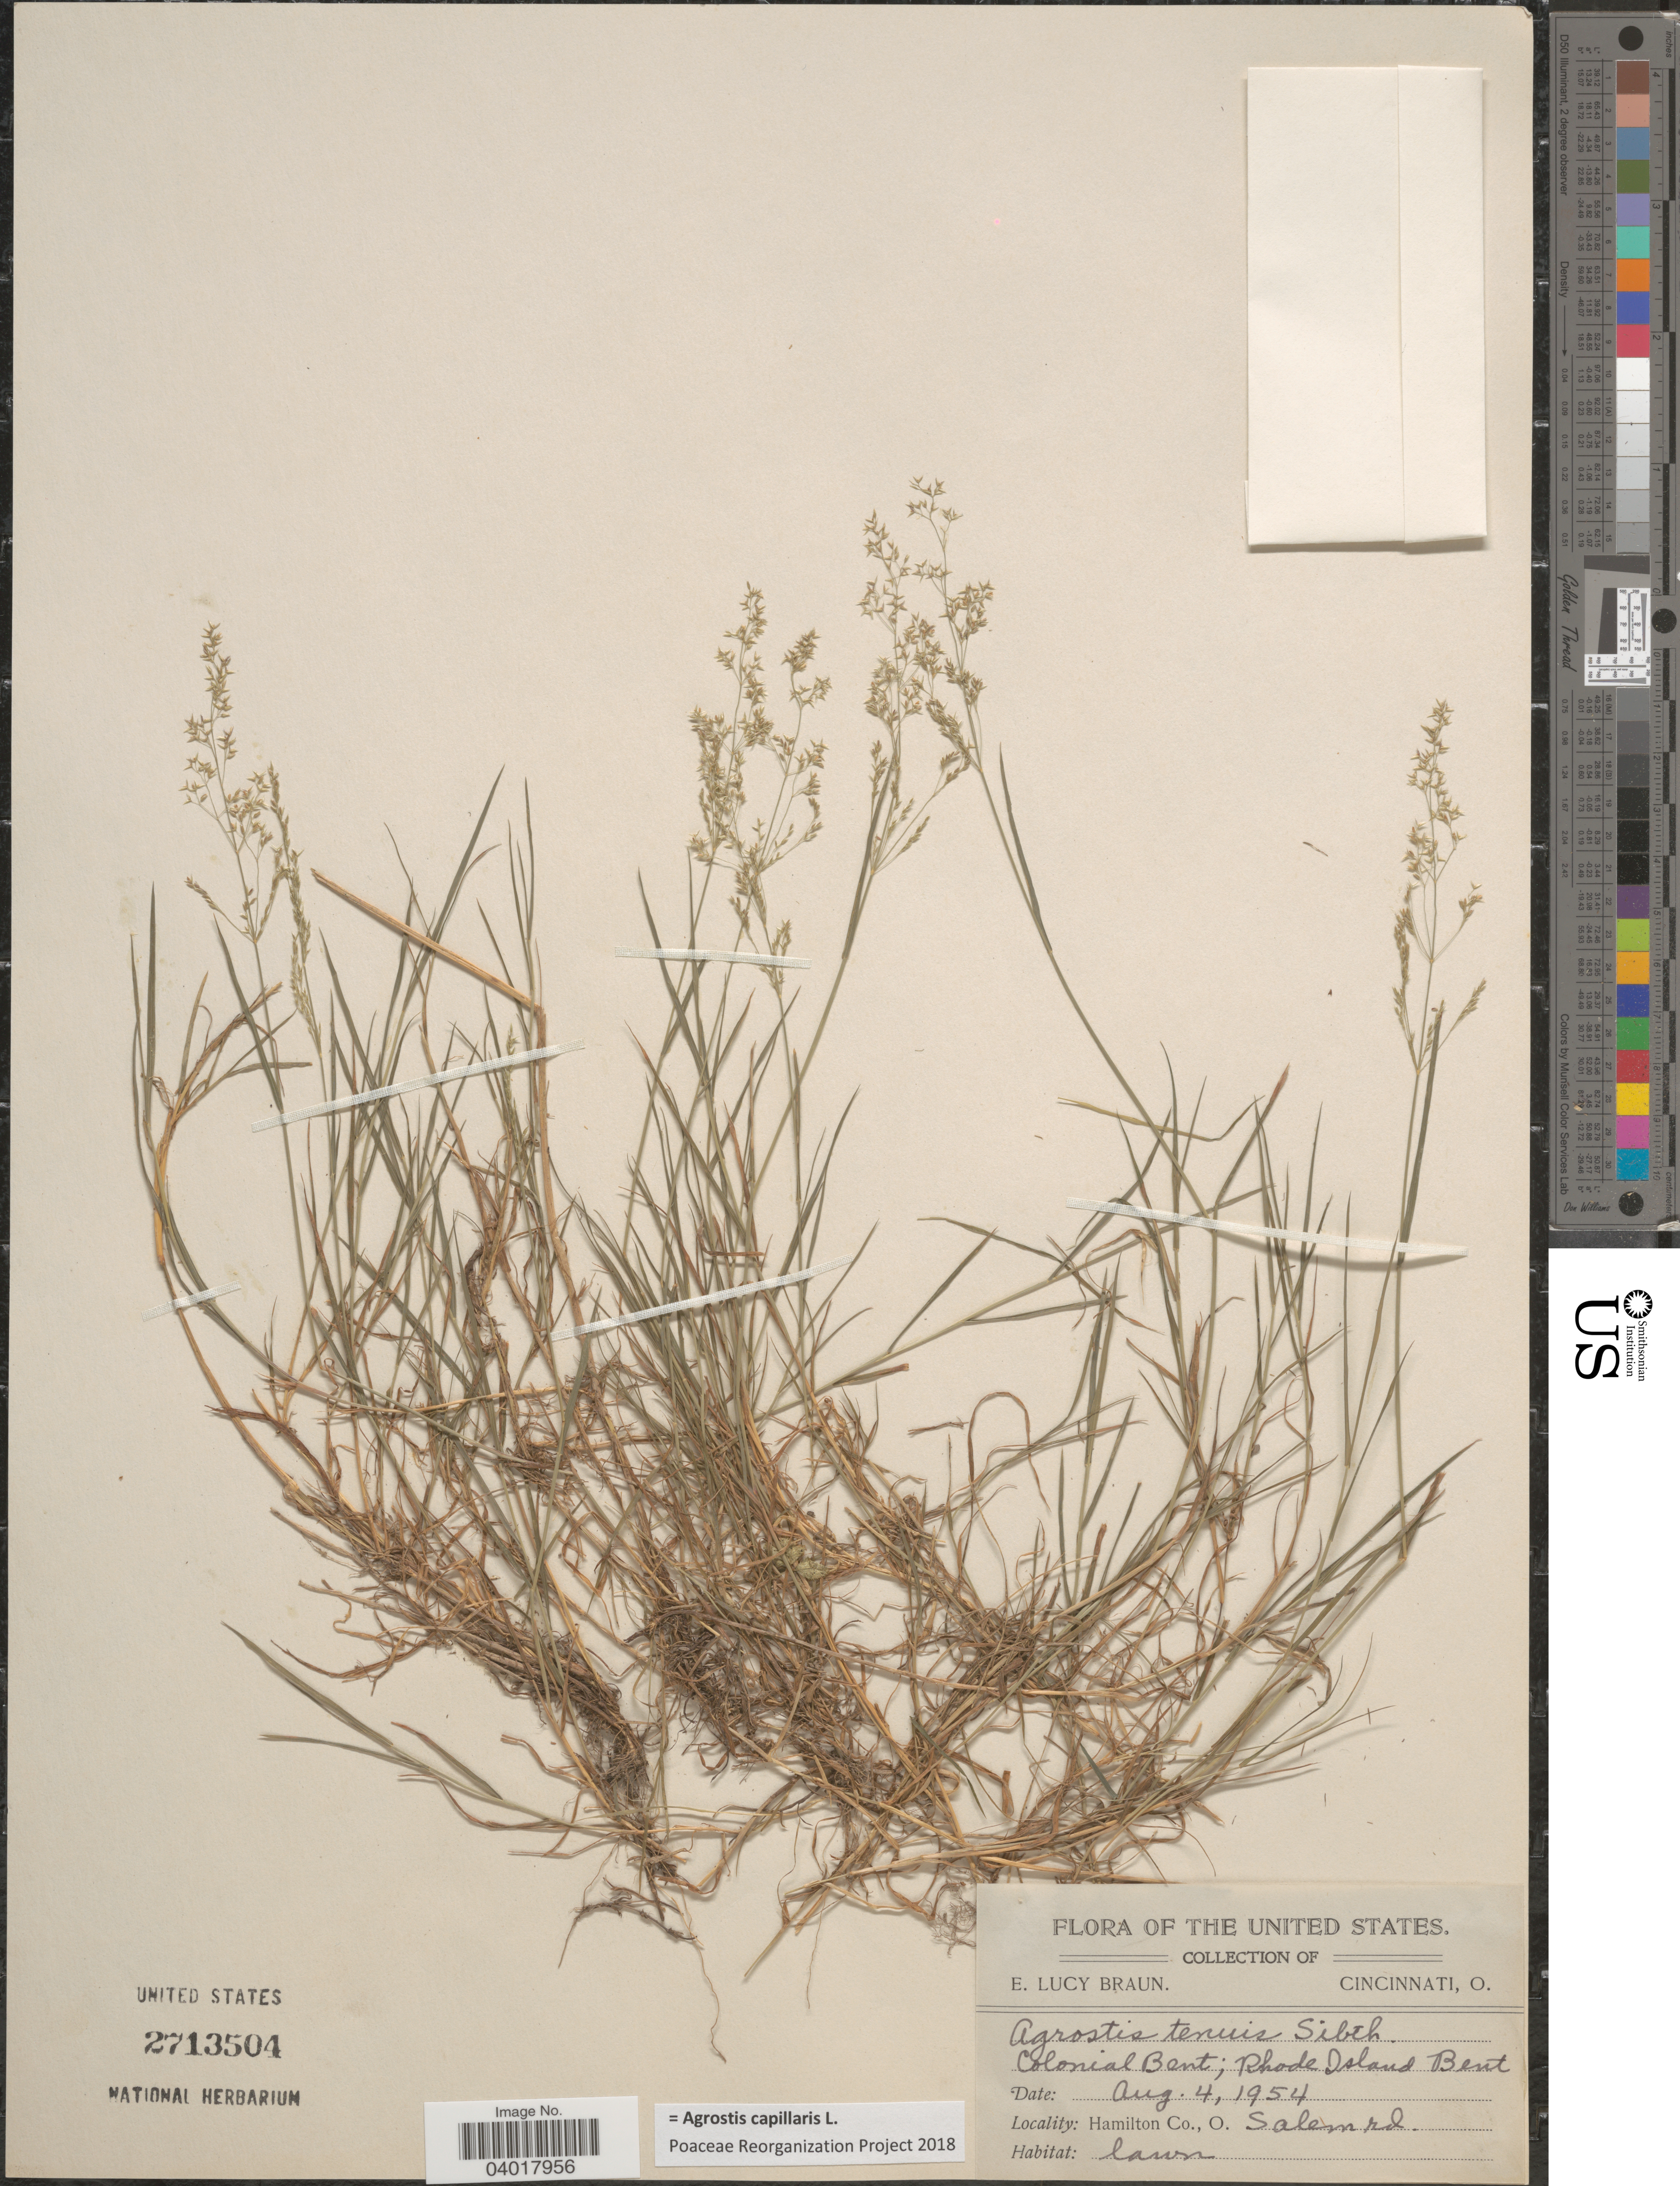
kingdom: Plantae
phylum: Tracheophyta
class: Liliopsida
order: Poales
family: Poaceae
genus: Agrostis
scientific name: Agrostis capillaris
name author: L.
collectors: E. L. Braun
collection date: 1954-08-04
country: United States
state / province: Ohio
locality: Hamilton Co., Salem rd.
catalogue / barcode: US 2713504